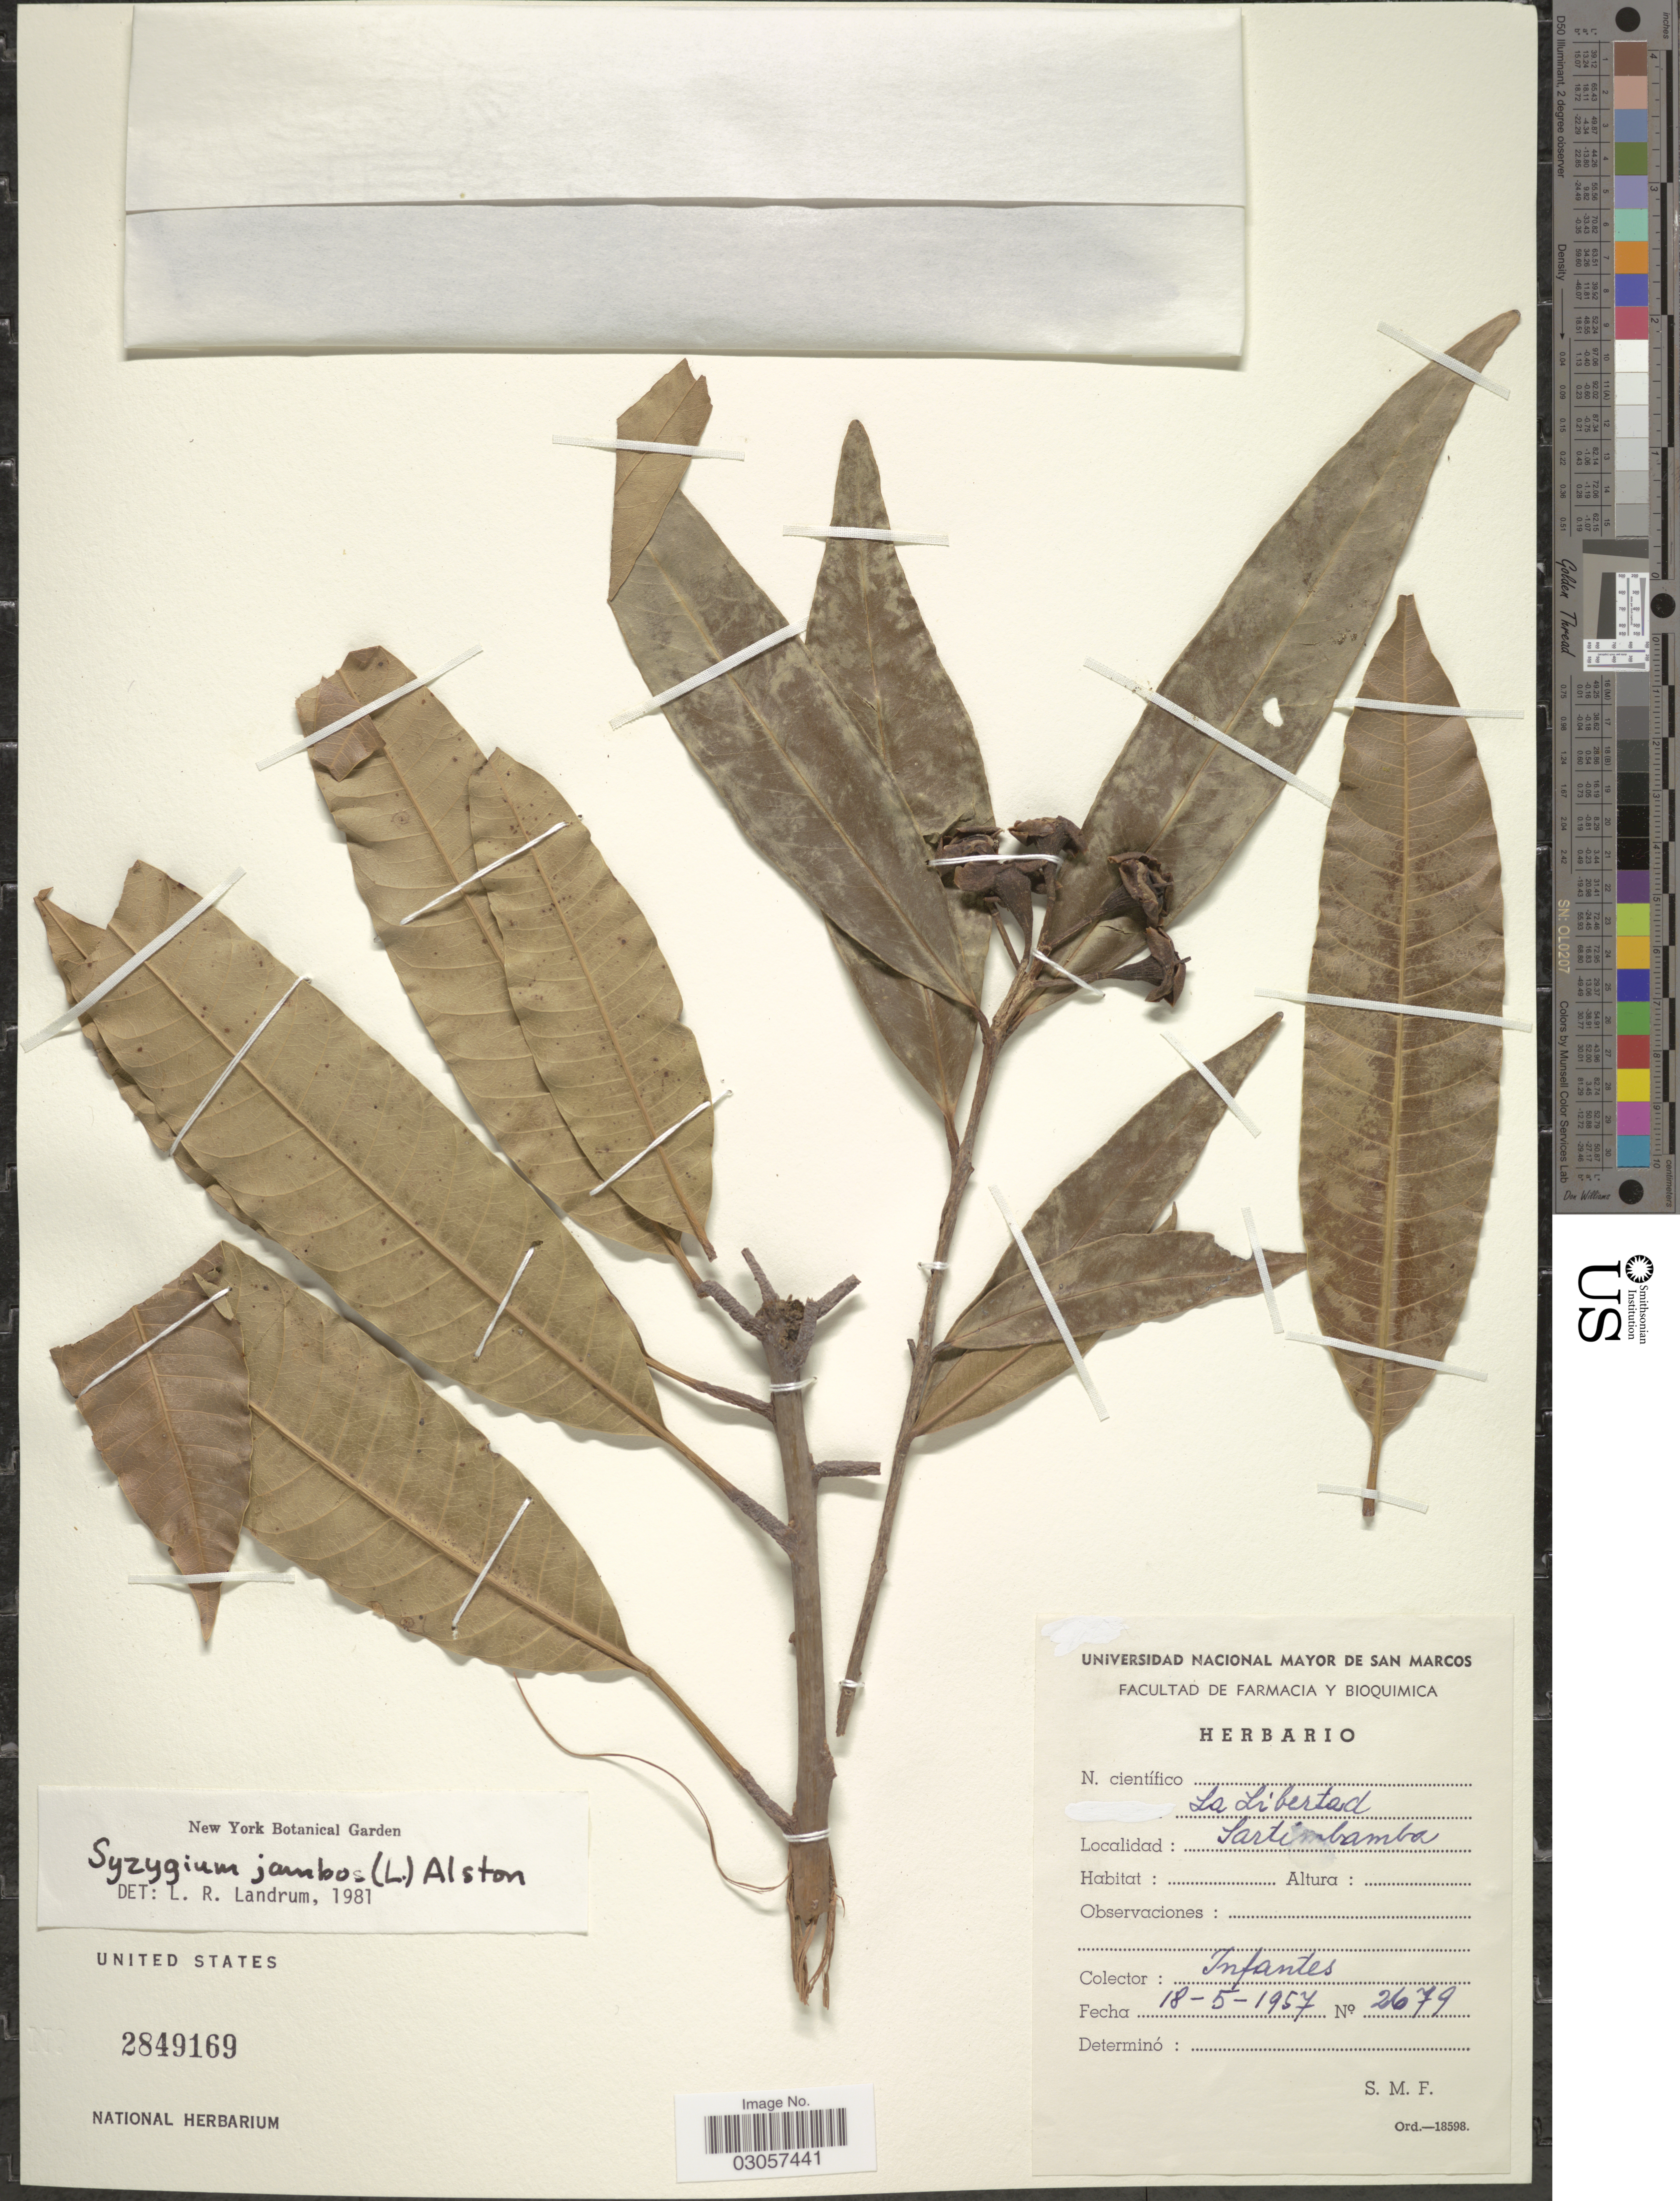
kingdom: Plantae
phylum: Tracheophyta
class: Magnoliopsida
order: Myrtales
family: Myrtaceae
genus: Syzygium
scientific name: Syzygium jambos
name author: (L.) Alston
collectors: Infantes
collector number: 2679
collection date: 1957-05-18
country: Peru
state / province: La Libertad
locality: La Libertad, Sartimbamba.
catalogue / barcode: US 2849169